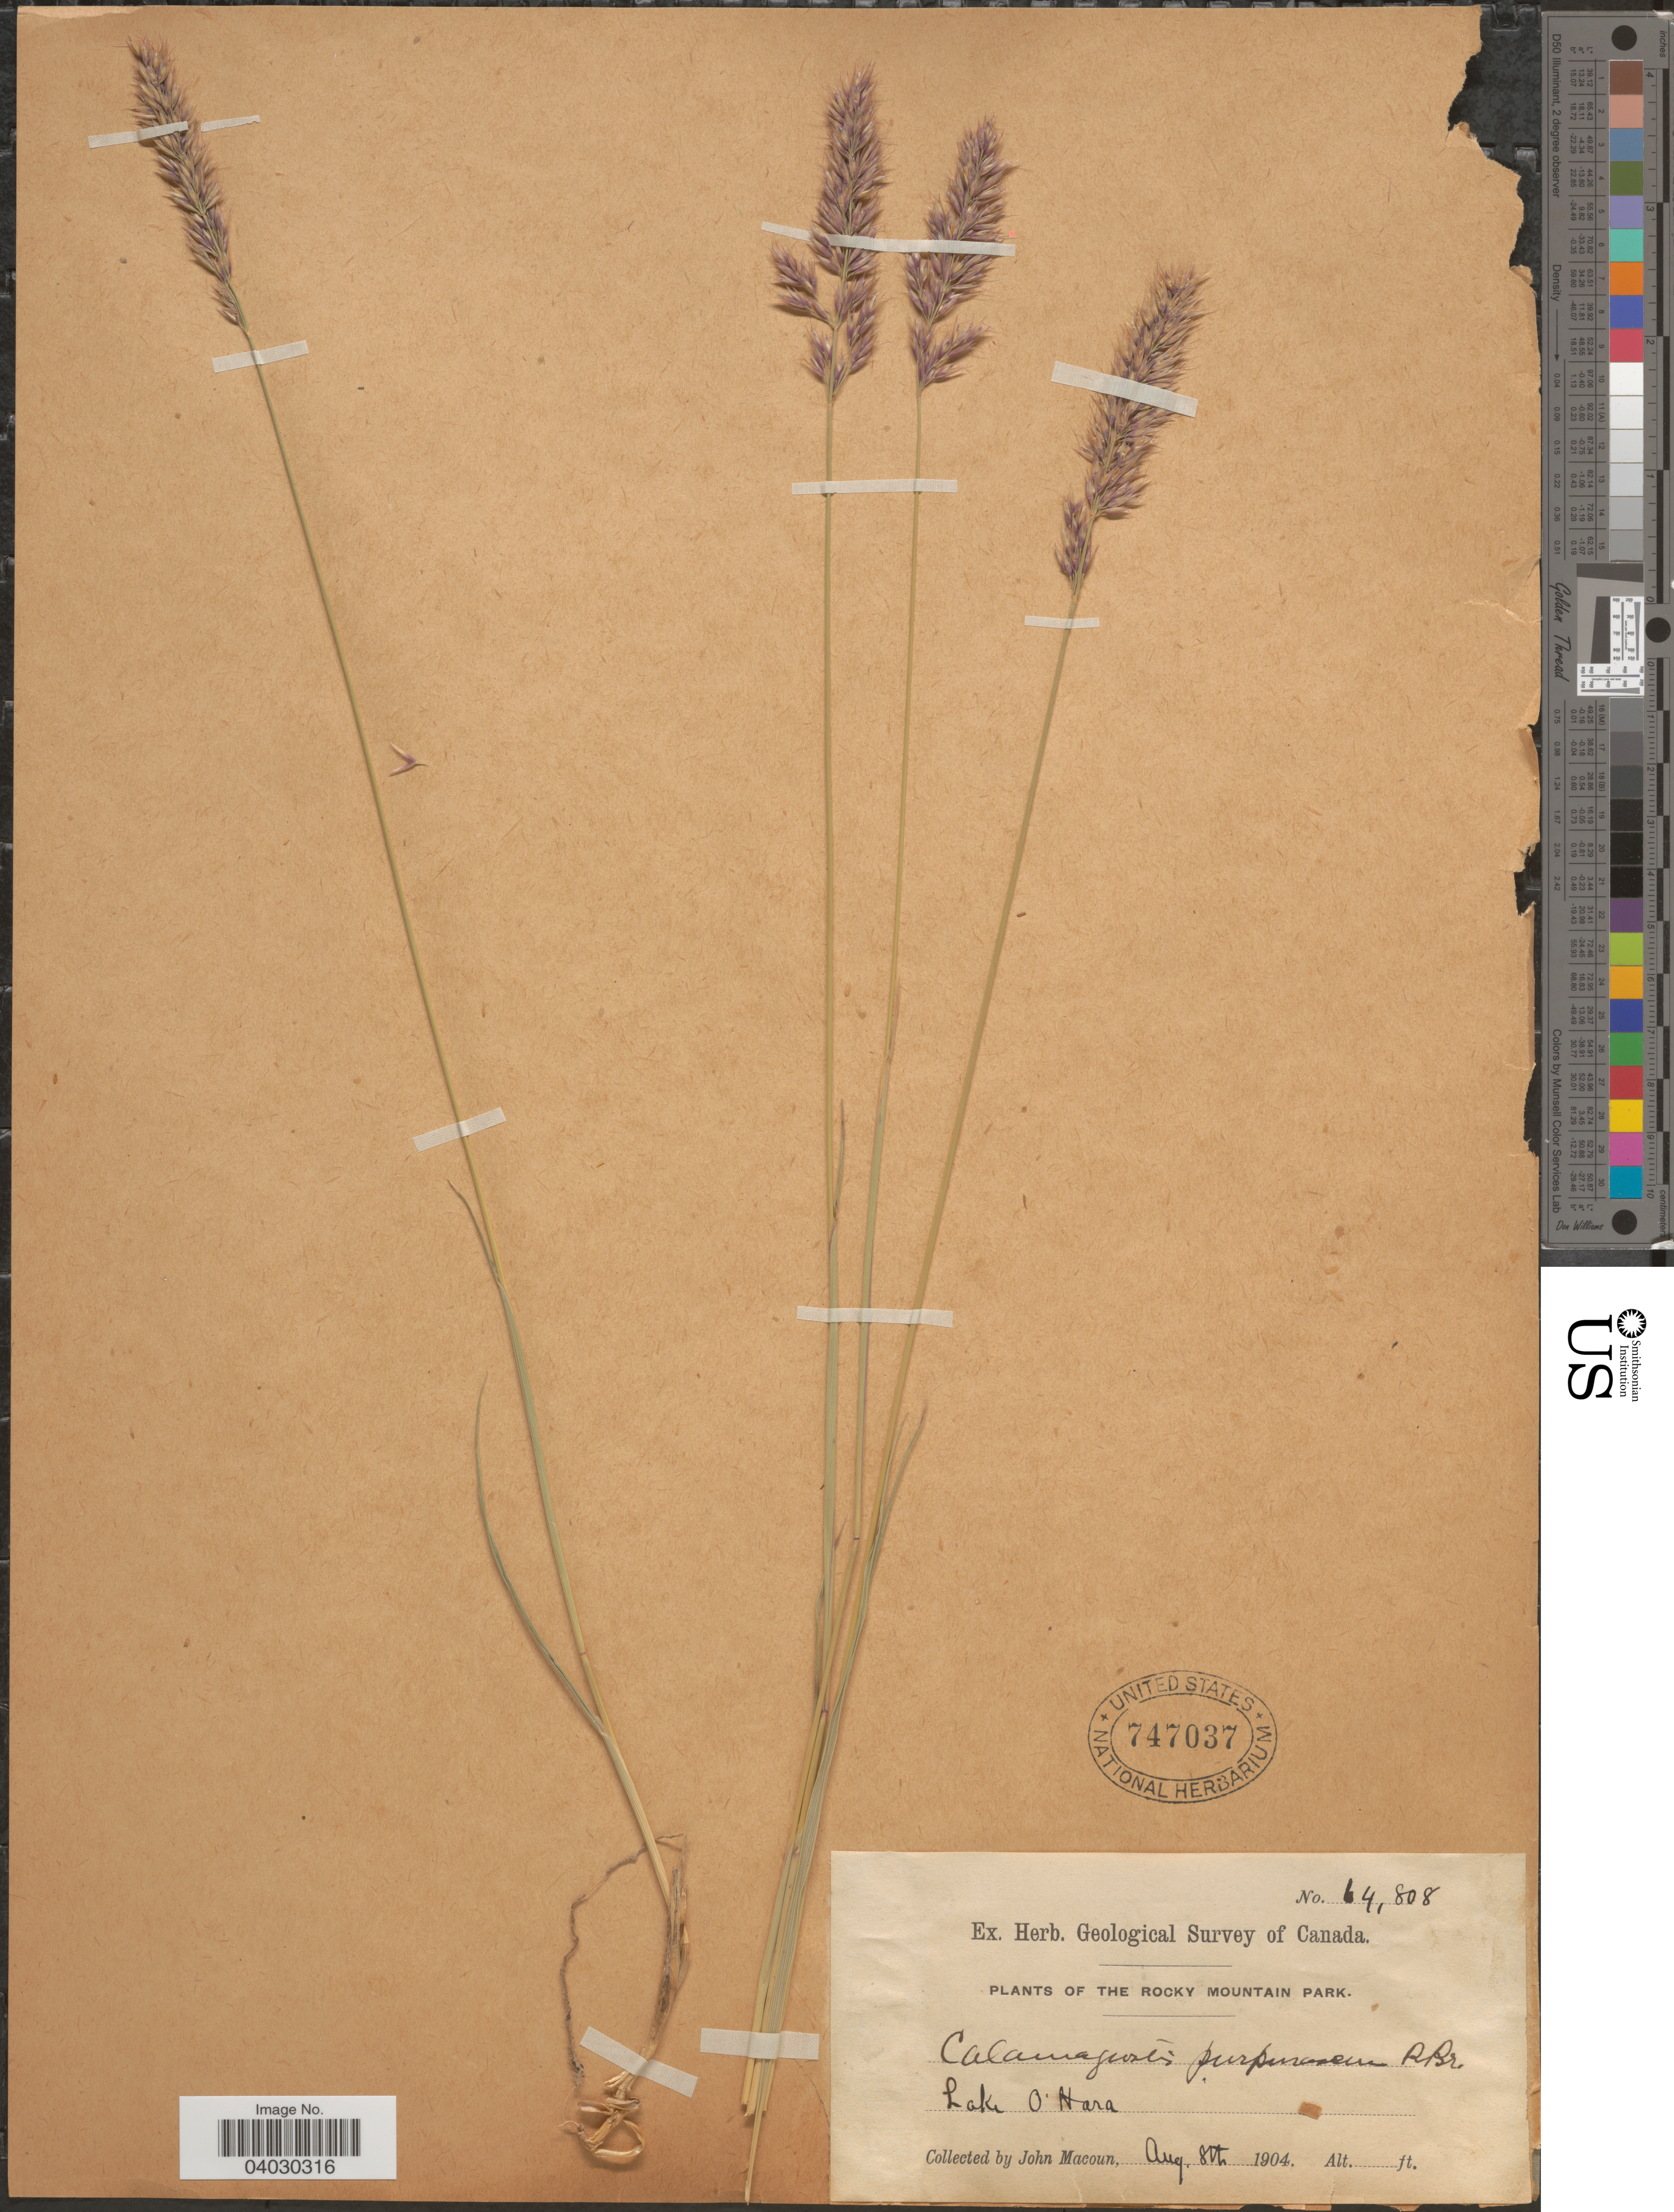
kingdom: Plantae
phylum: Tracheophyta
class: Liliopsida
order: Poales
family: Poaceae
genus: Calamagrostis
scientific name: Calamagrostis purpurascens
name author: R. Br.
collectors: J. Macoun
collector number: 64808*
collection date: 1904-08-08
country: Canada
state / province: British Columbia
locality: The Rocky Mountain Park. Lake O'Hara.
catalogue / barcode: US 747037